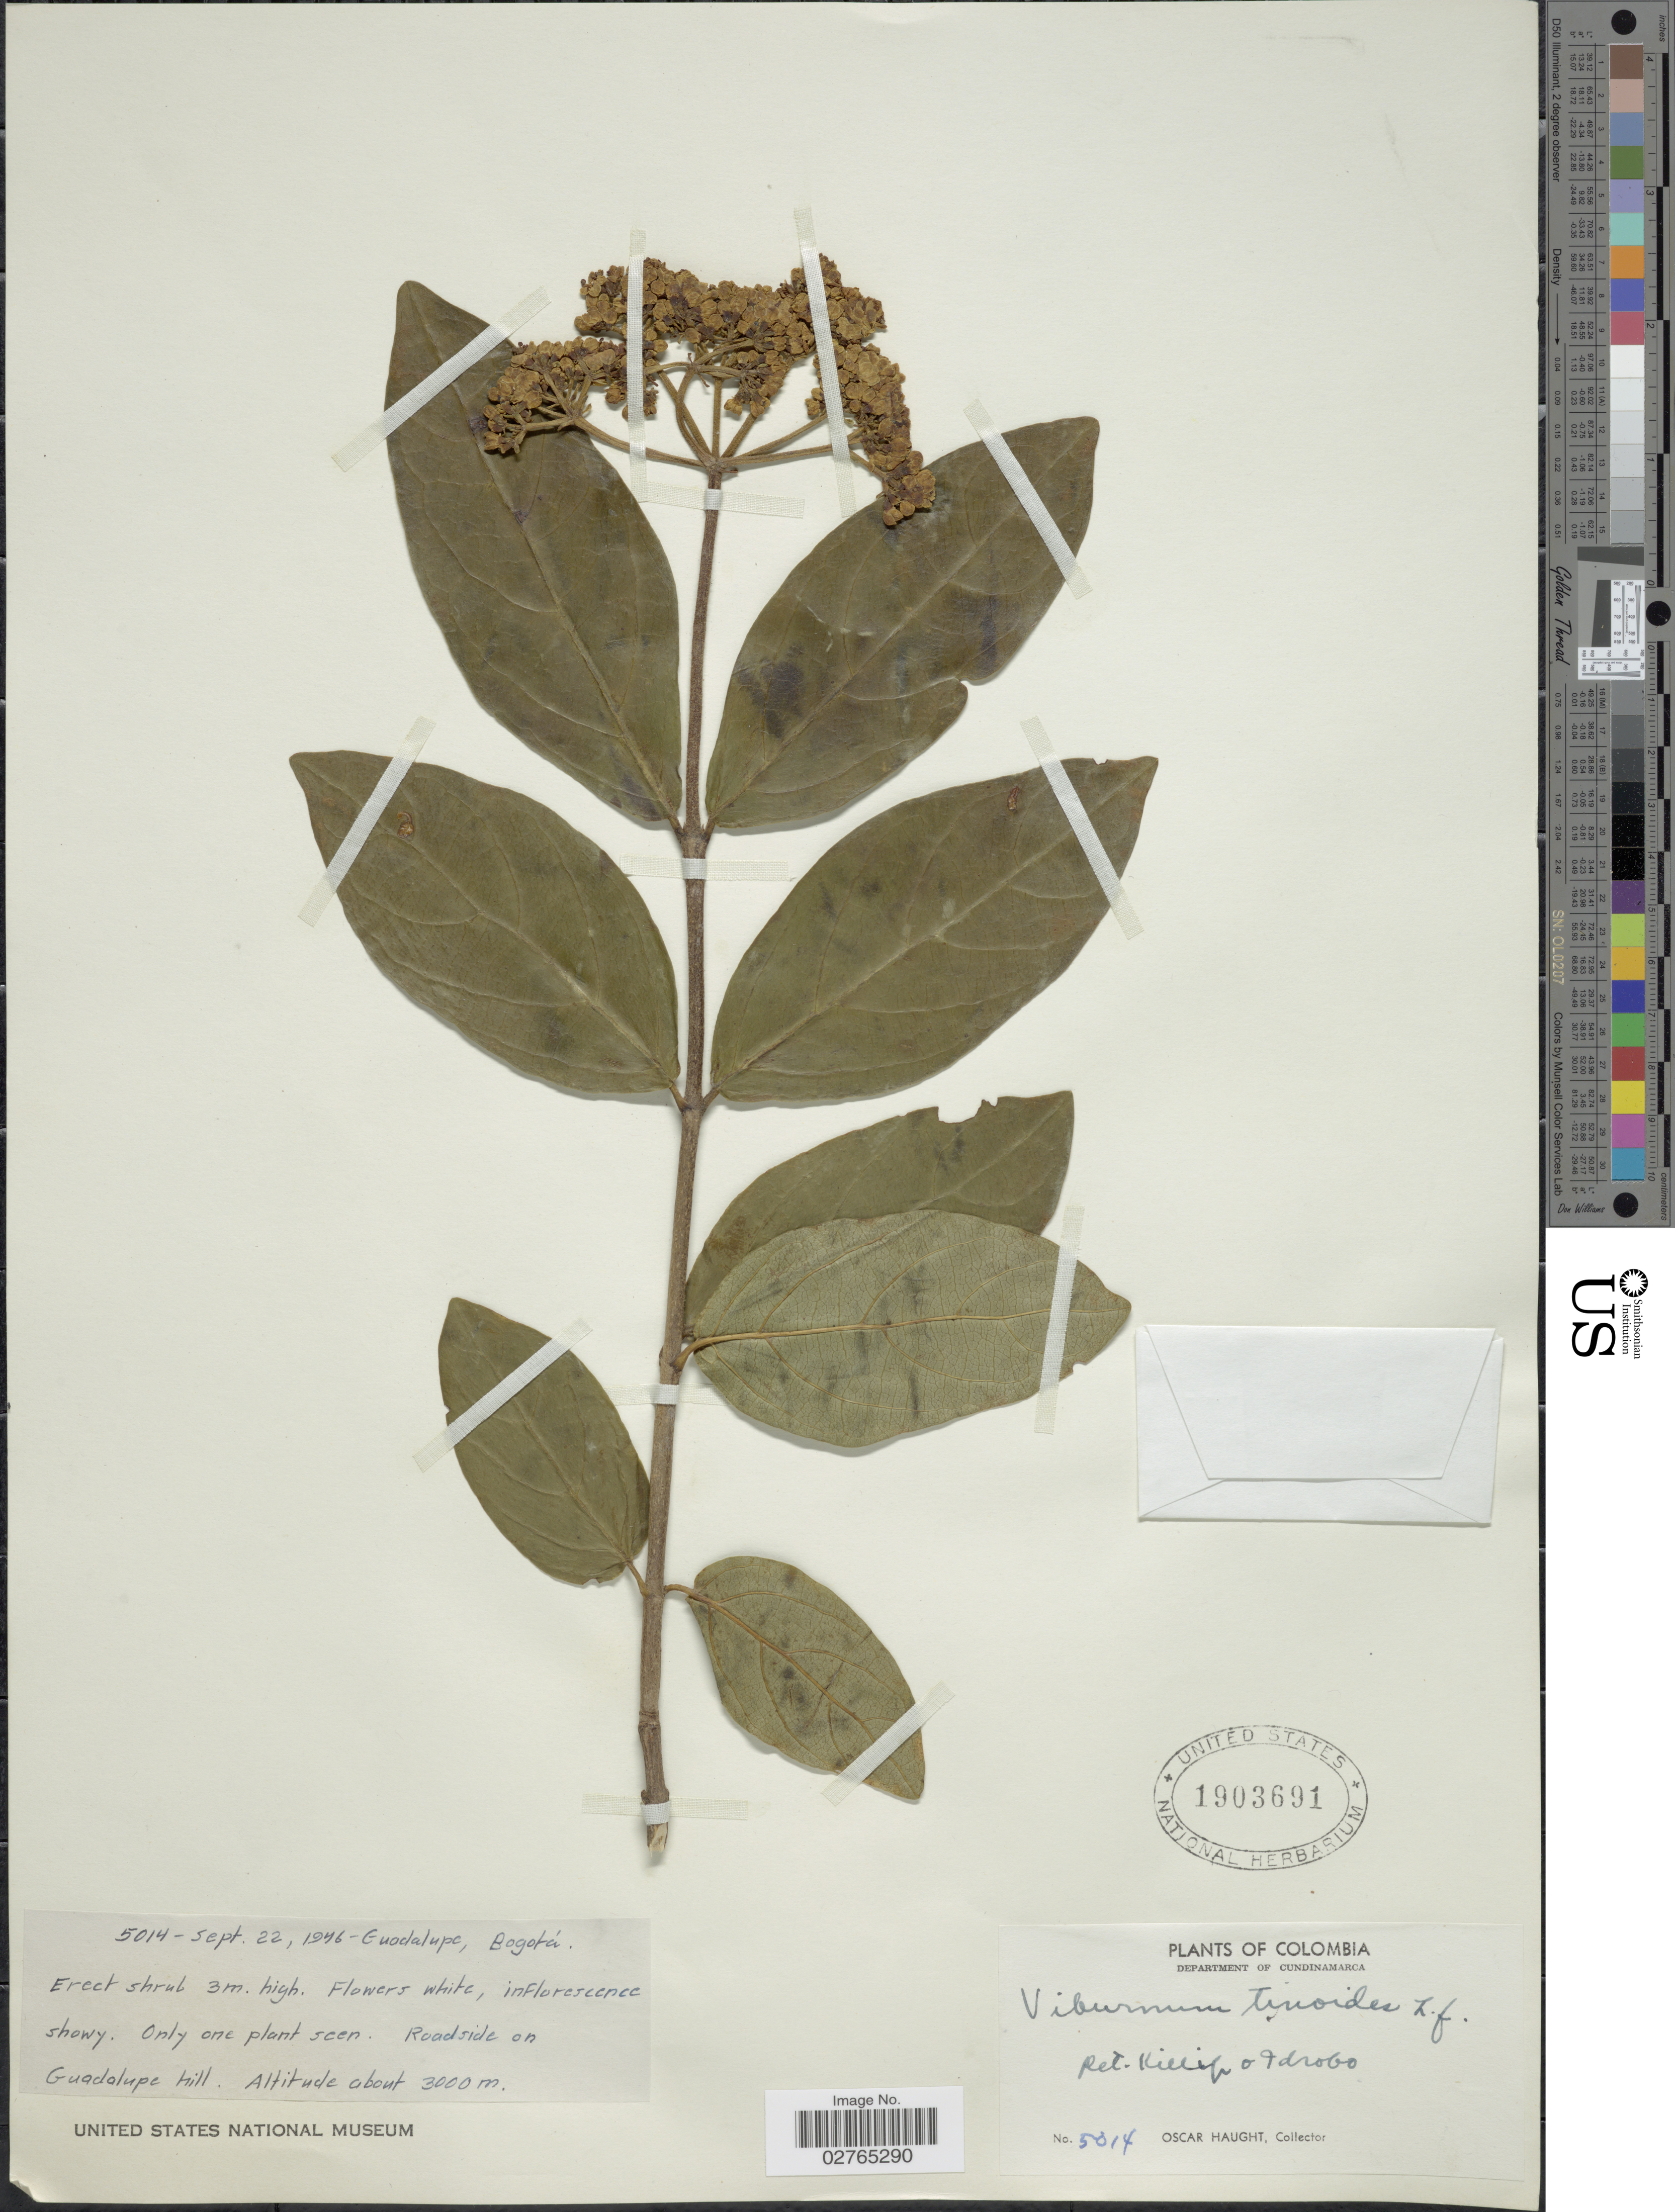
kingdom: Plantae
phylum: Tracheophyta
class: Magnoliopsida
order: Dipsacales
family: Viburnaceae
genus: Viburnum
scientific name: Viburnum tinoides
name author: L. f.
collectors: O. L. Haught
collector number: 5014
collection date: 1946-09-22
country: Colombia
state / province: Cundinamarca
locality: Guadalupe, Bogotá. Roadside on Guadalupe hill. Department of Cundinamarca.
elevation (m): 3000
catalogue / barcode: US 1903691